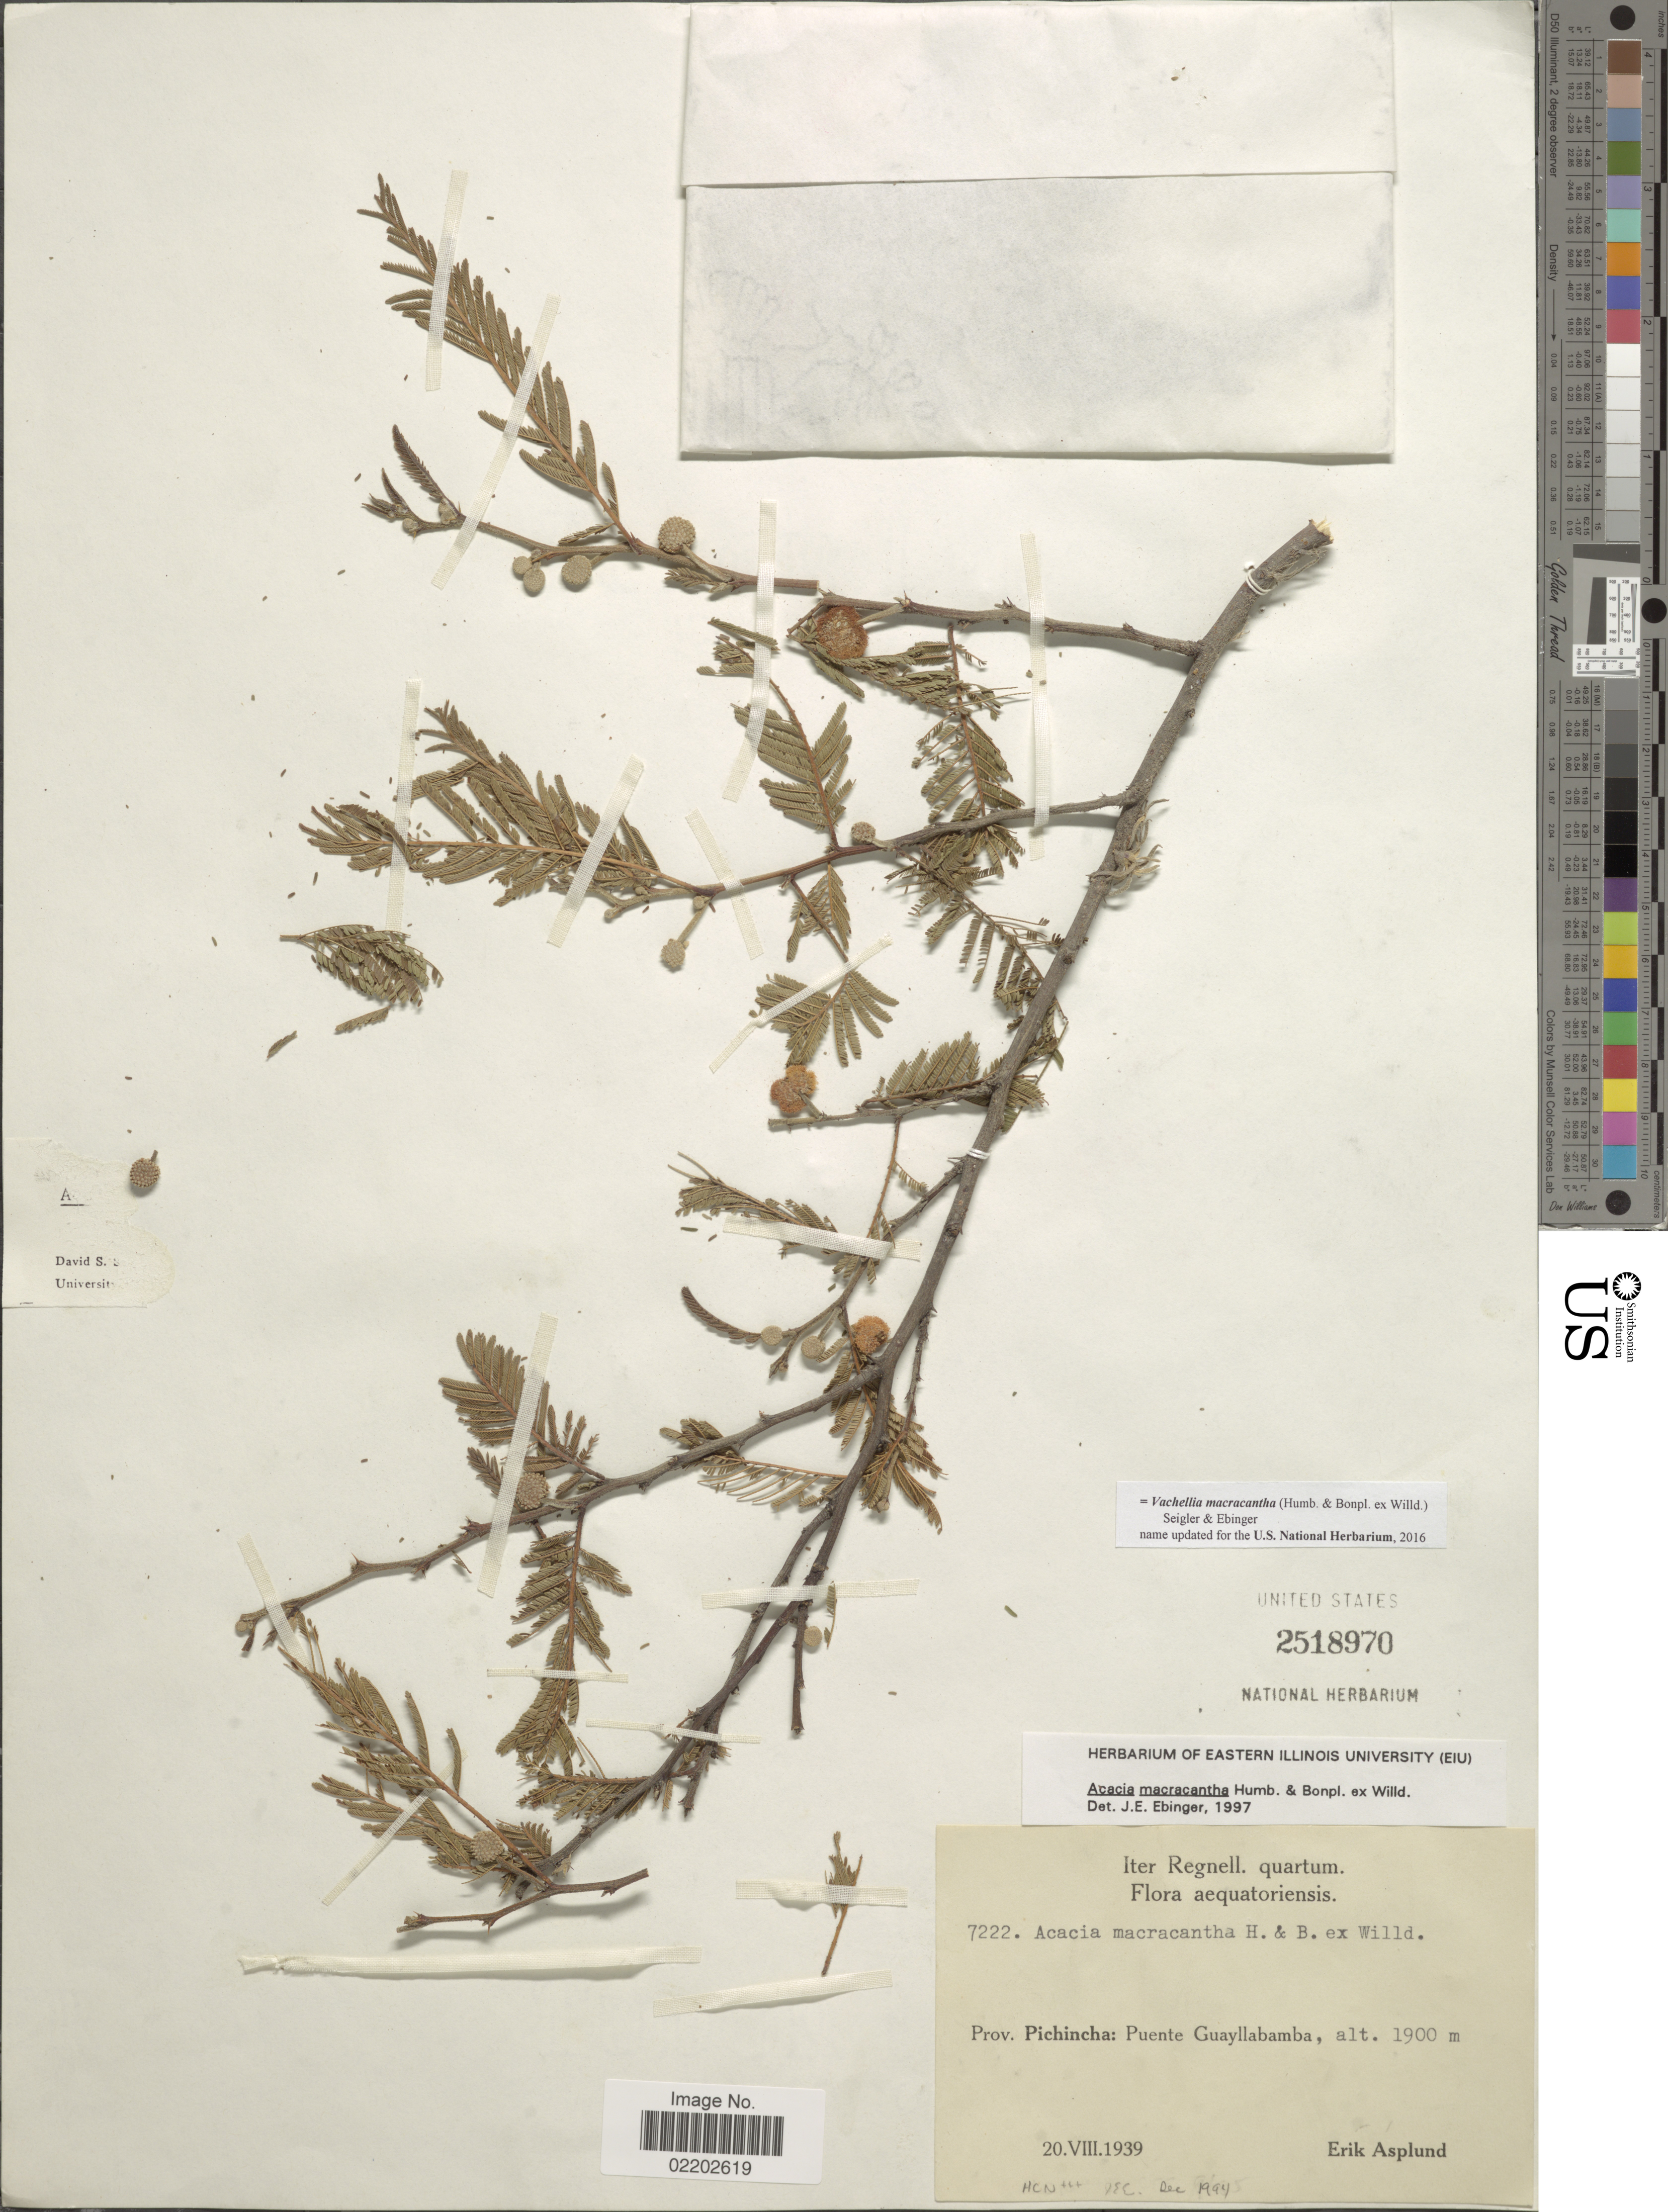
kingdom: Plantae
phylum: Tracheophyta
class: Magnoliopsida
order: Fabales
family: Fabaceae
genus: Vachellia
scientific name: Vachellia macracantha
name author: (Humb. & Bonpl. ex Willd.) Seigler & Ebinger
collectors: E. Asplund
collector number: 7222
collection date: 1939-08-20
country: Ecuador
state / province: Pichincha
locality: Prov. Pichincha: Puente Guayllabamba.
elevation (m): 1900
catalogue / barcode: US 2518970